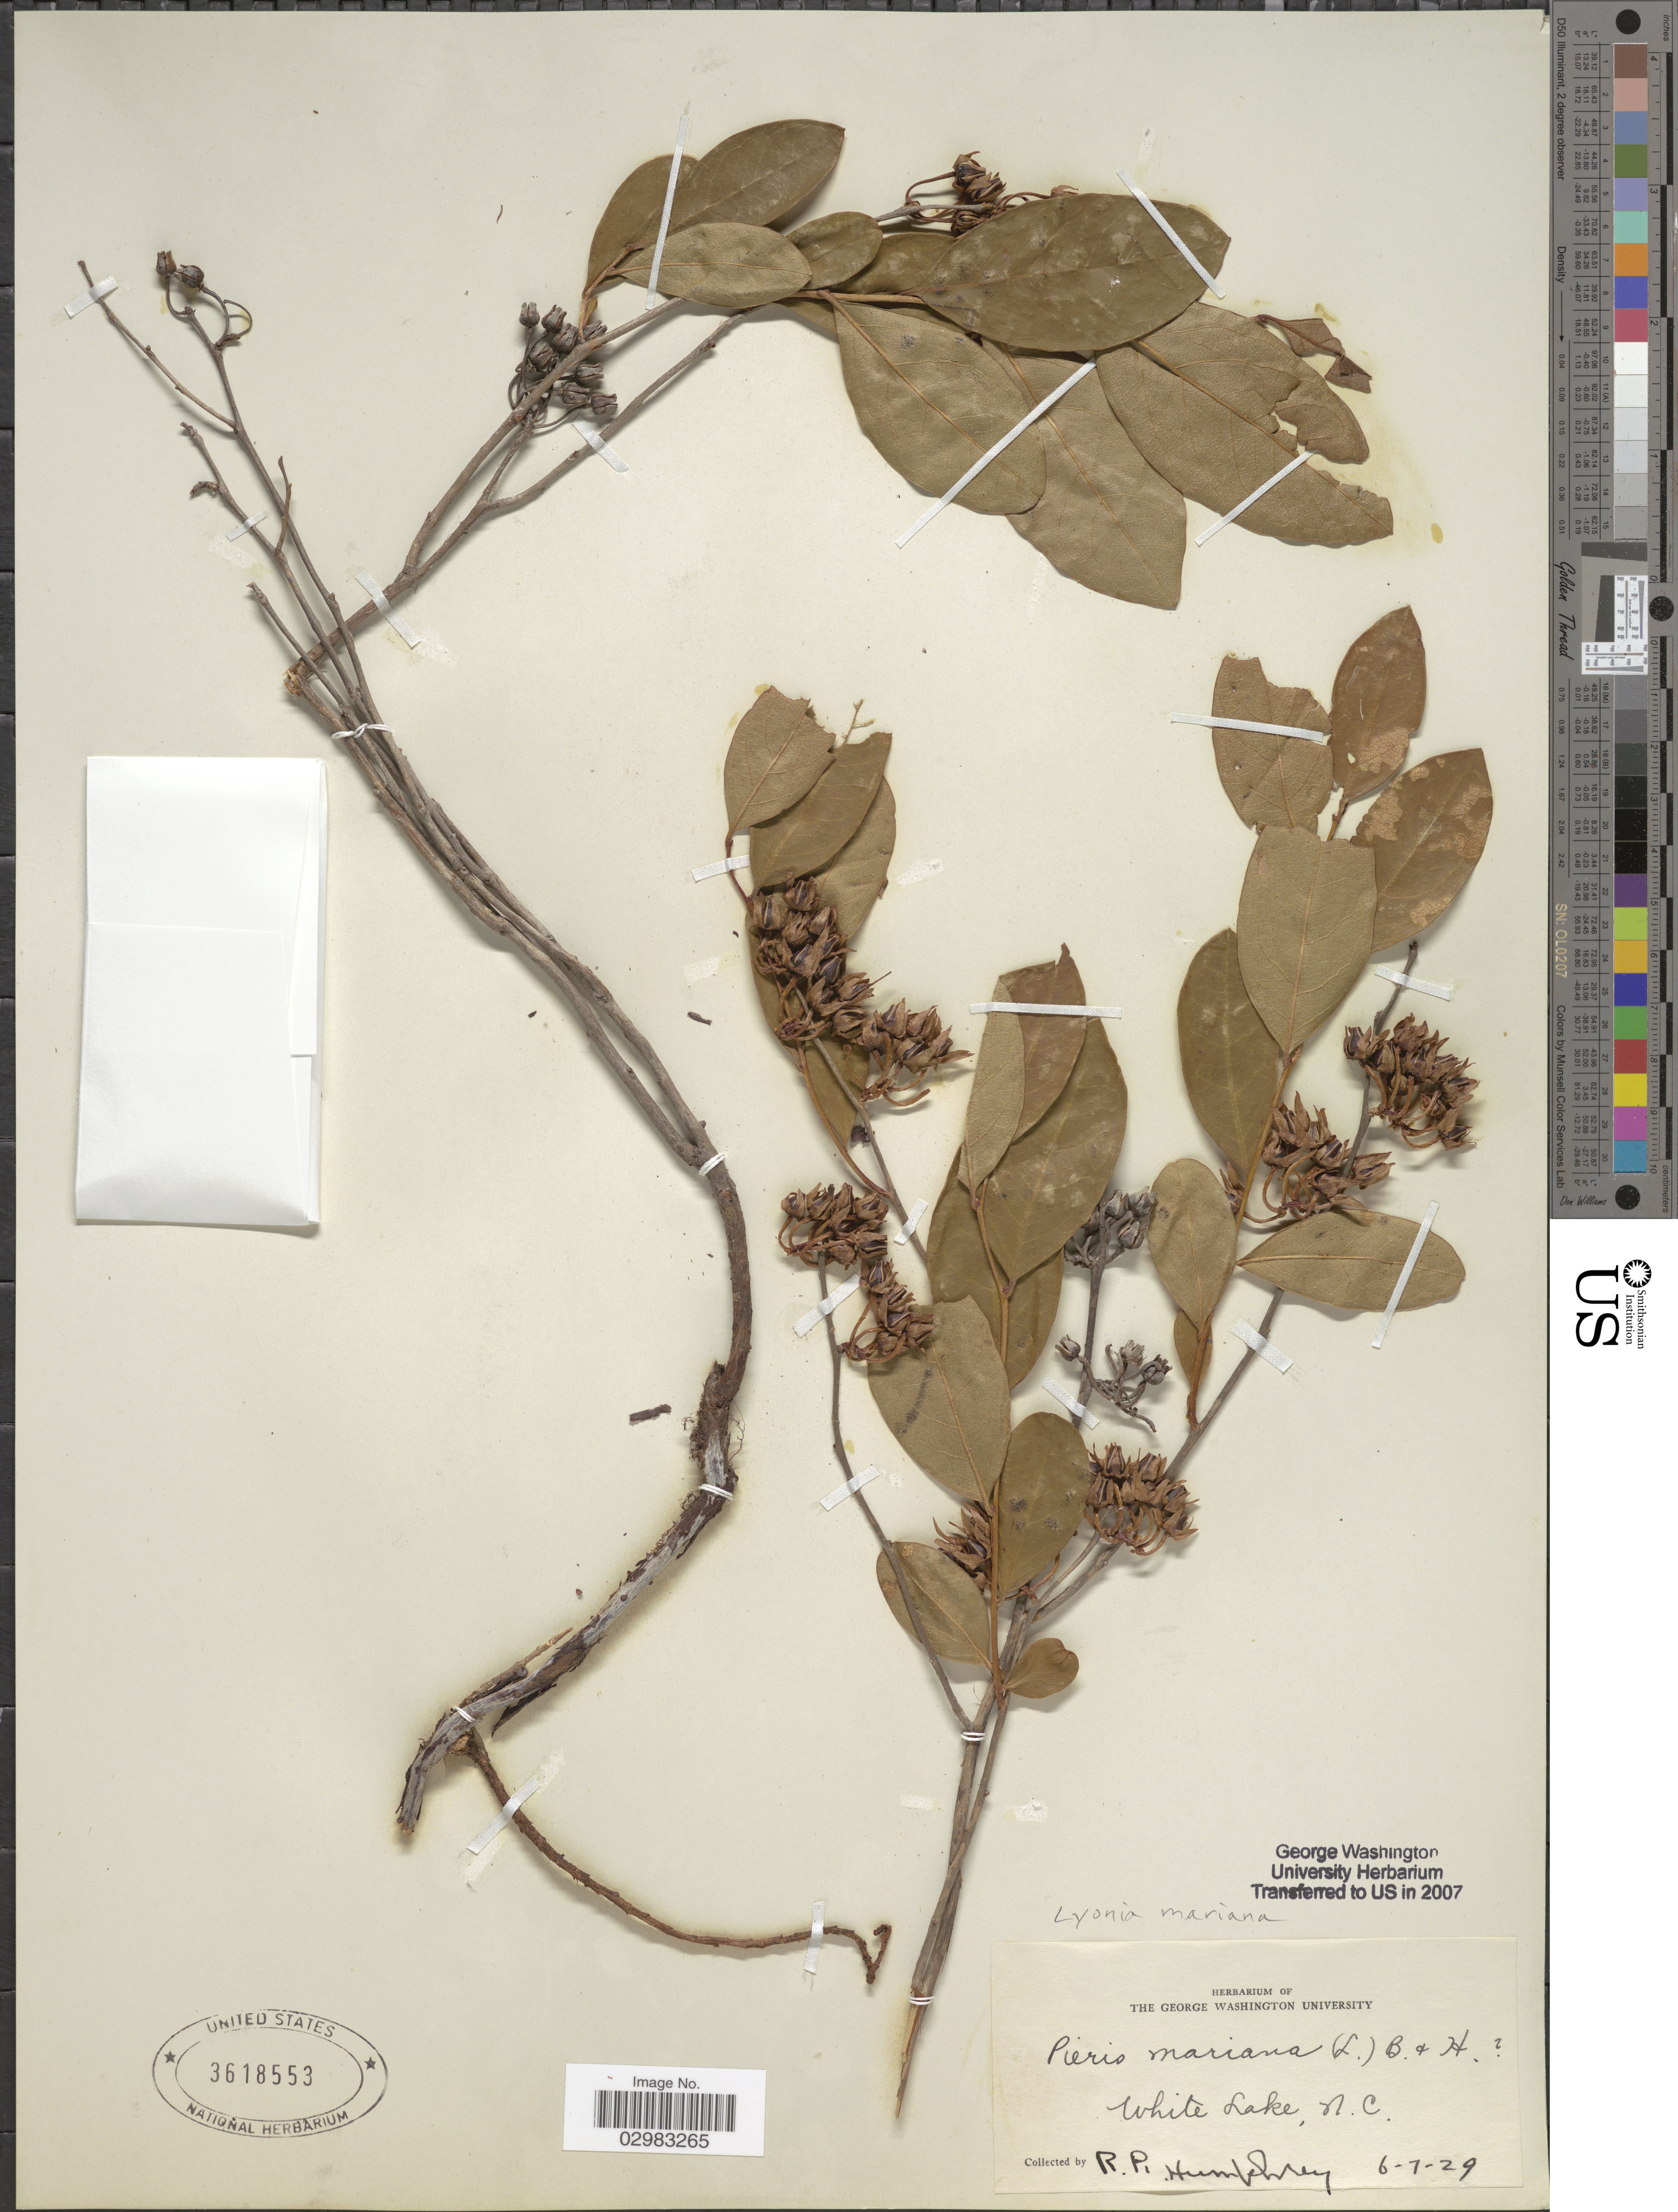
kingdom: Plantae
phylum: Tracheophyta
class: Magnoliopsida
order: Ericales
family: Ericaceae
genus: Lyonia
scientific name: Lyonia mariana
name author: (L.) D. Don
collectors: R. Humphrey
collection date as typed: Transcribed d/m/y: 7/6/29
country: United States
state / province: North Carolina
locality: White Lake.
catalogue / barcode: US 3618553